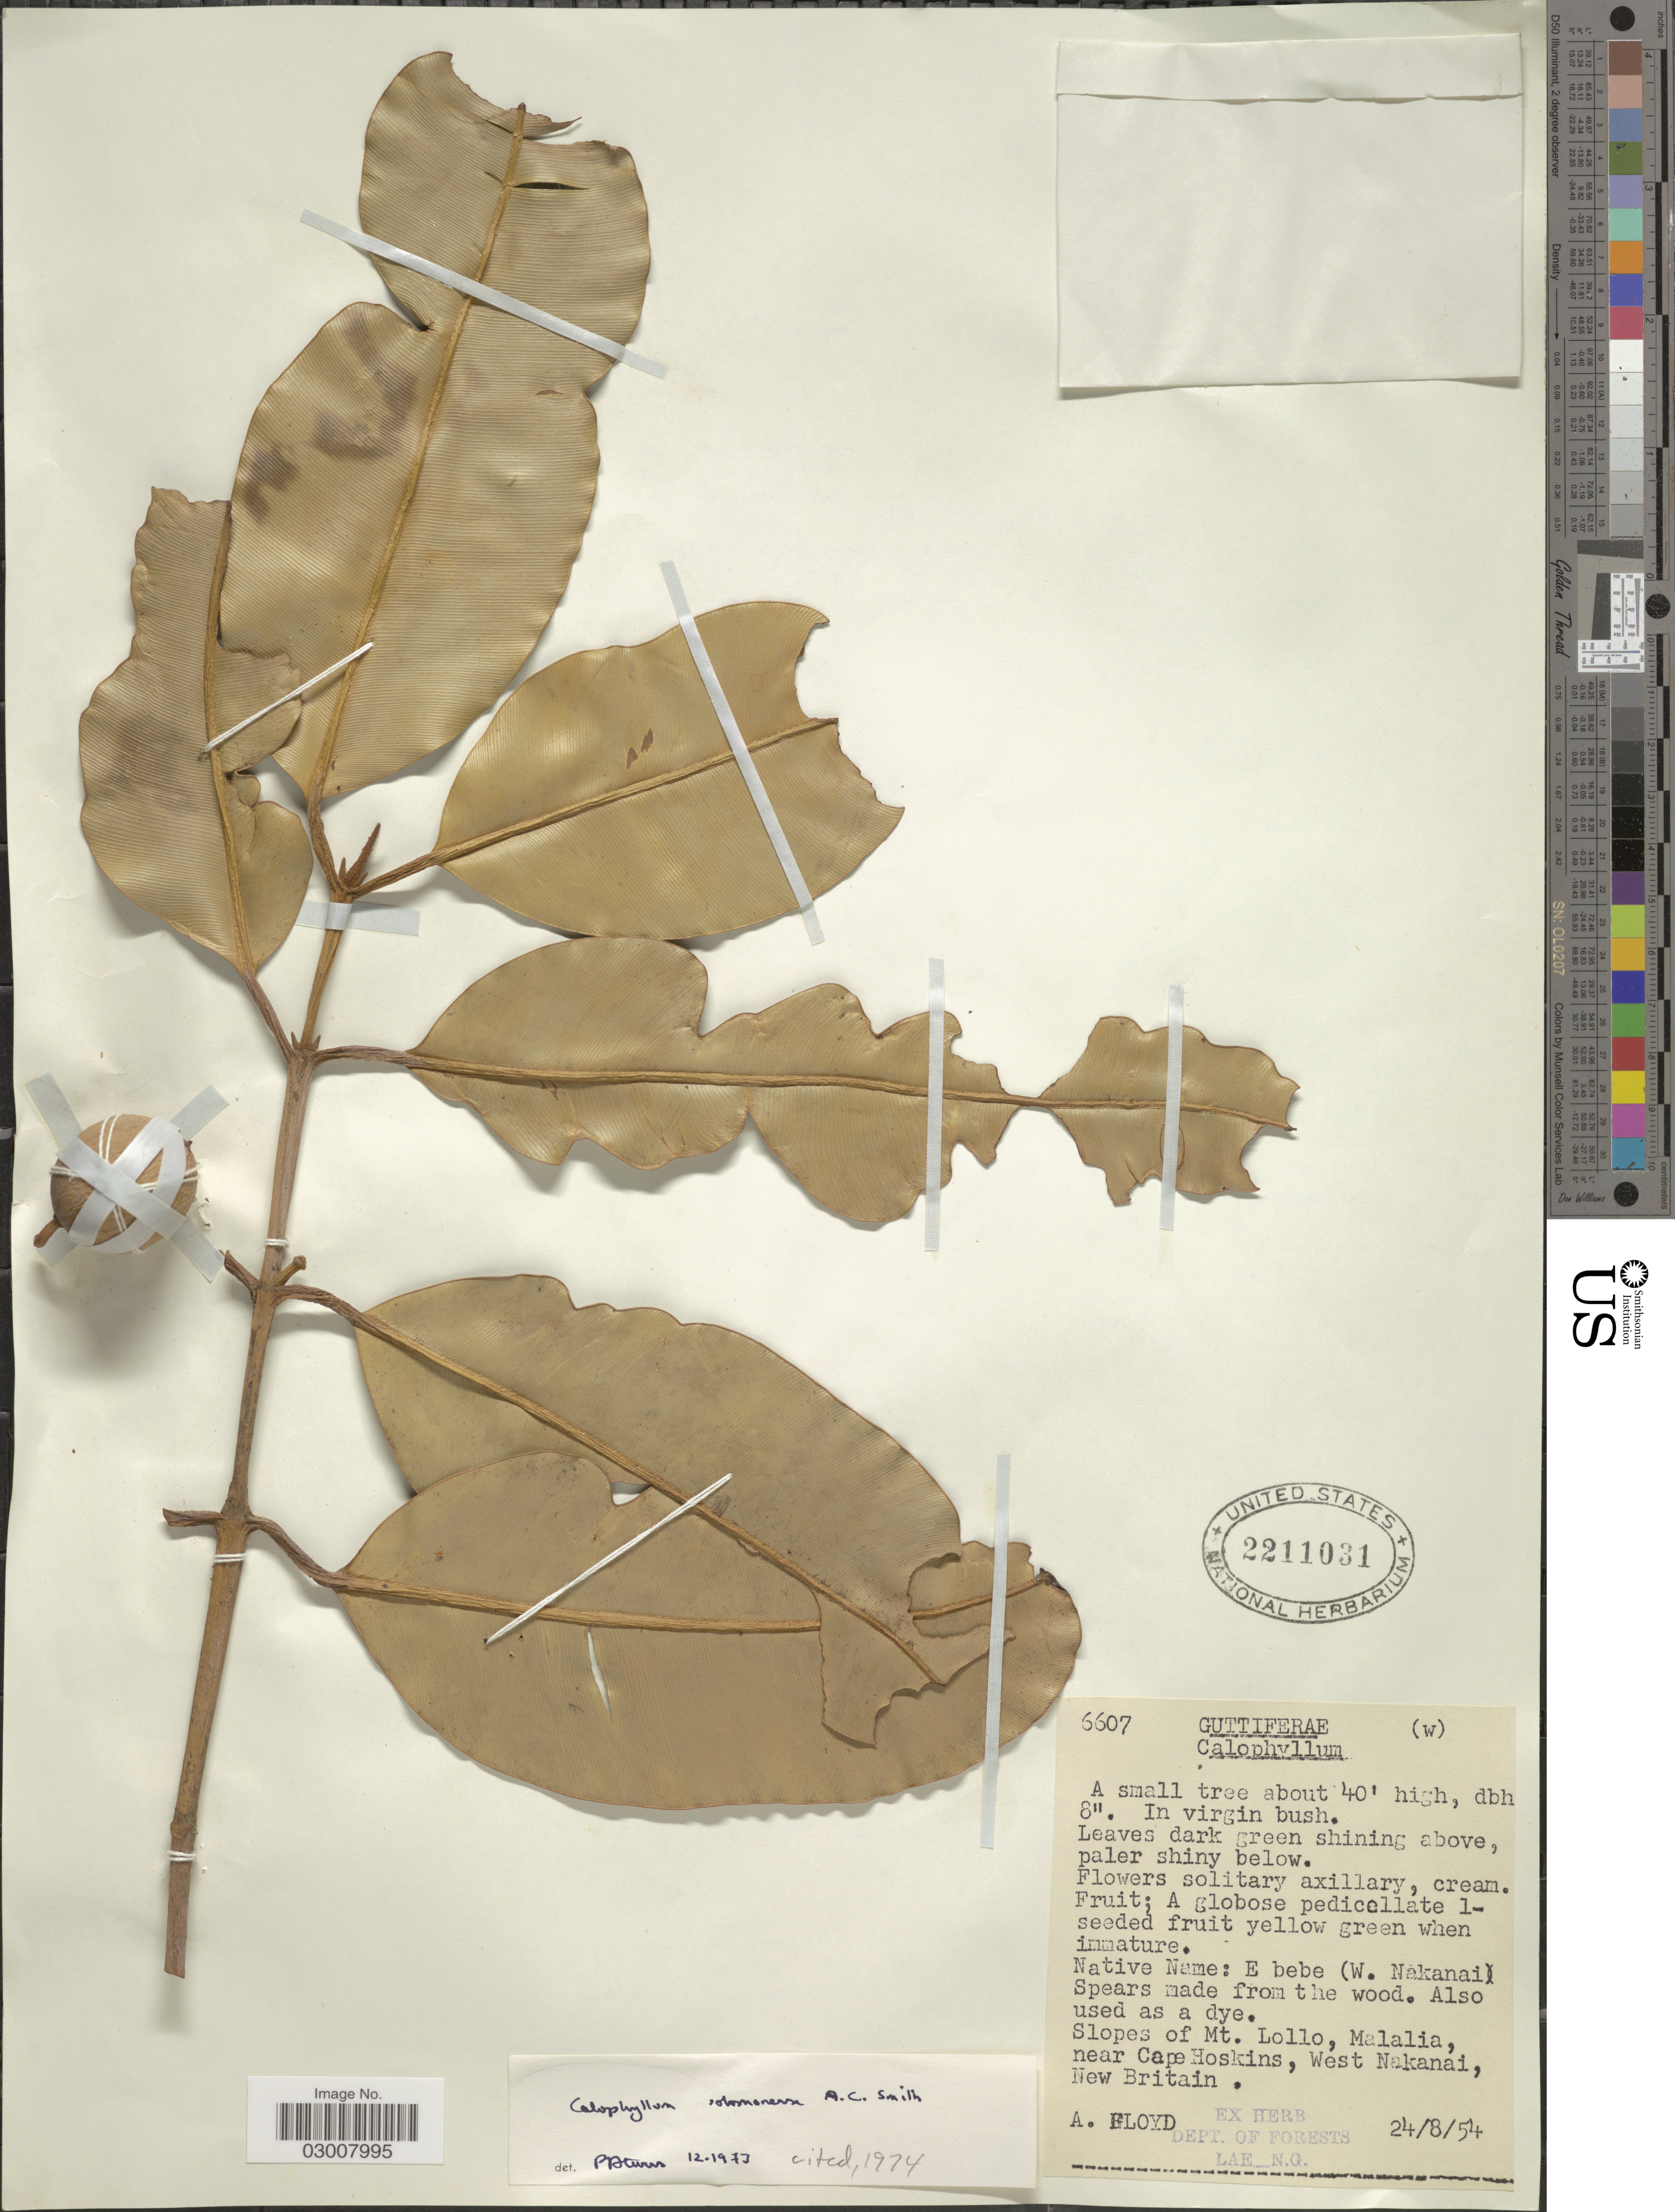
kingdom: Plantae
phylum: Tracheophyta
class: Magnoliopsida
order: Malpighiales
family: Calophyllaceae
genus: Calophyllum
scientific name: Calophyllum solomonense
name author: A.C. Sm.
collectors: A. Floyd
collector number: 6607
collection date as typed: Transcribed d/m/y: 24/8/54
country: Papua New Guinea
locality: Slopes of Mt. Lollo, Malalia, near Cape Hoskins, West Nakanai, New Britain.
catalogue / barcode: US 2211031